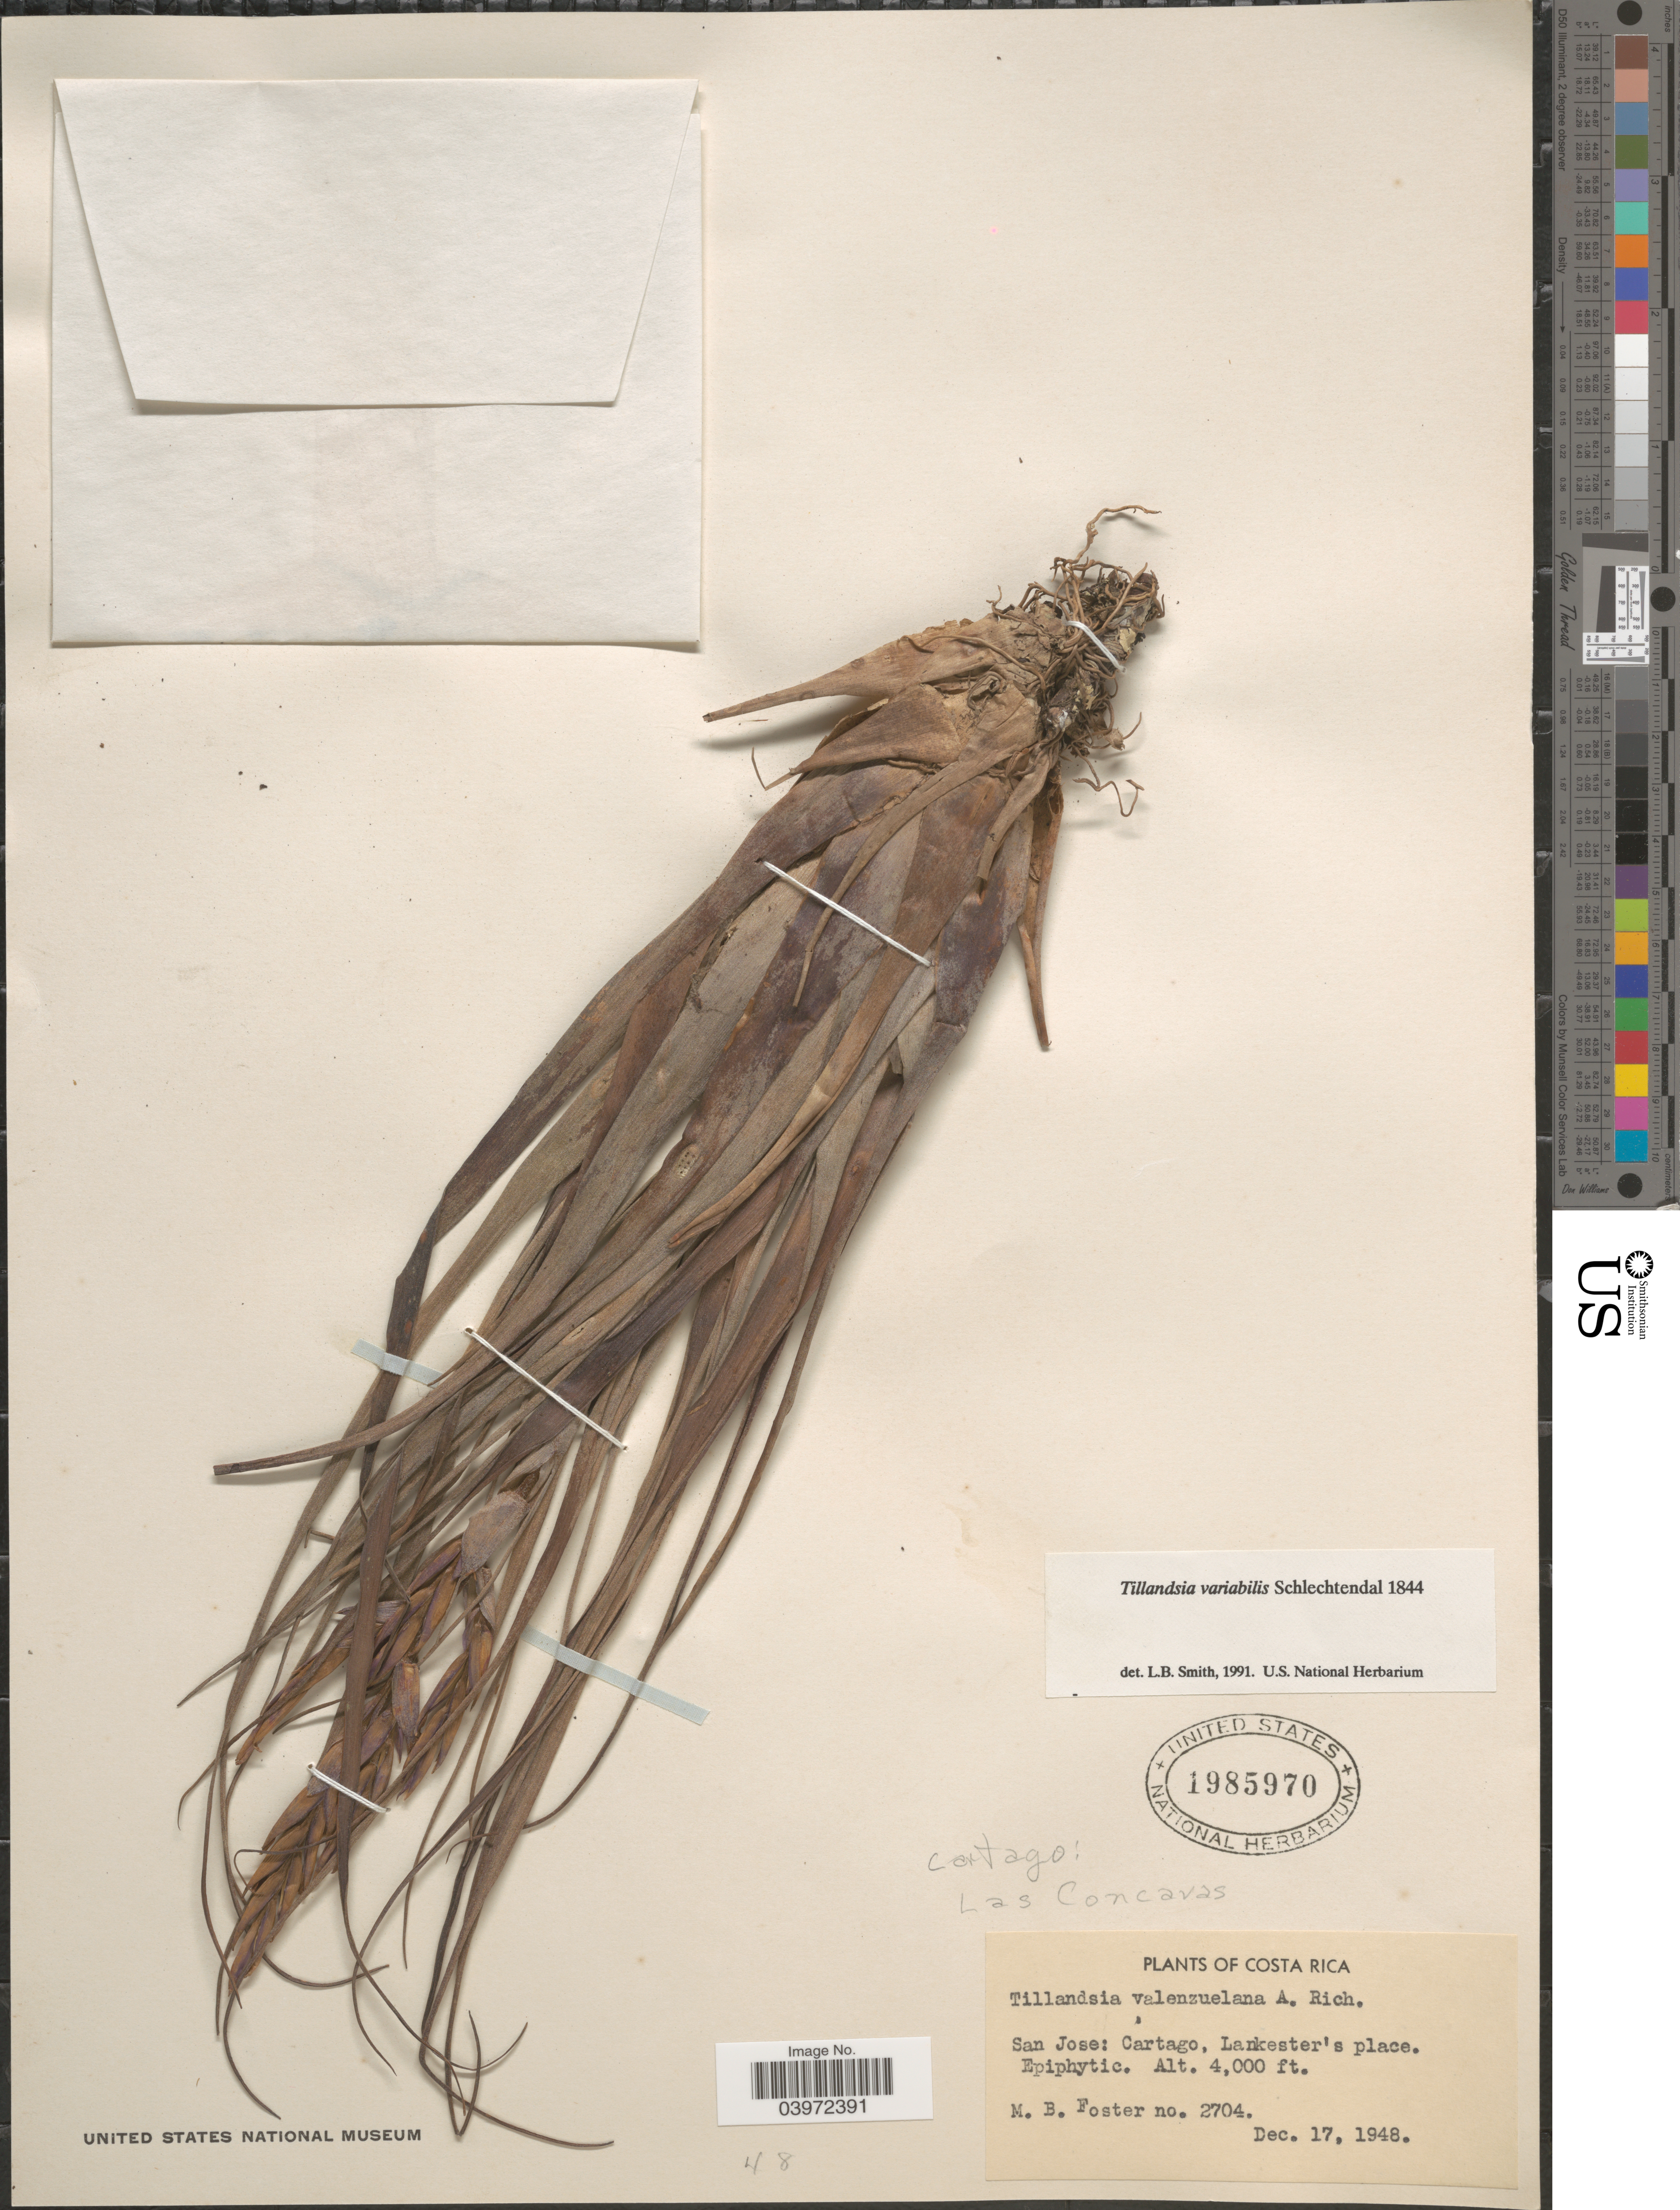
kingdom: Plantae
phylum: Tracheophyta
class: Liliopsida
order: Poales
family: Bromeliaceae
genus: Tillandsia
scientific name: Tillandsia variabilis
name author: Schltdl.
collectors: M. B. Foster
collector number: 2704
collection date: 1948-12-17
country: Costa Rica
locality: Cartago: Las Concavas. San Jose: Cartago, Lankester's place.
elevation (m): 1219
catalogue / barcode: US 1985970